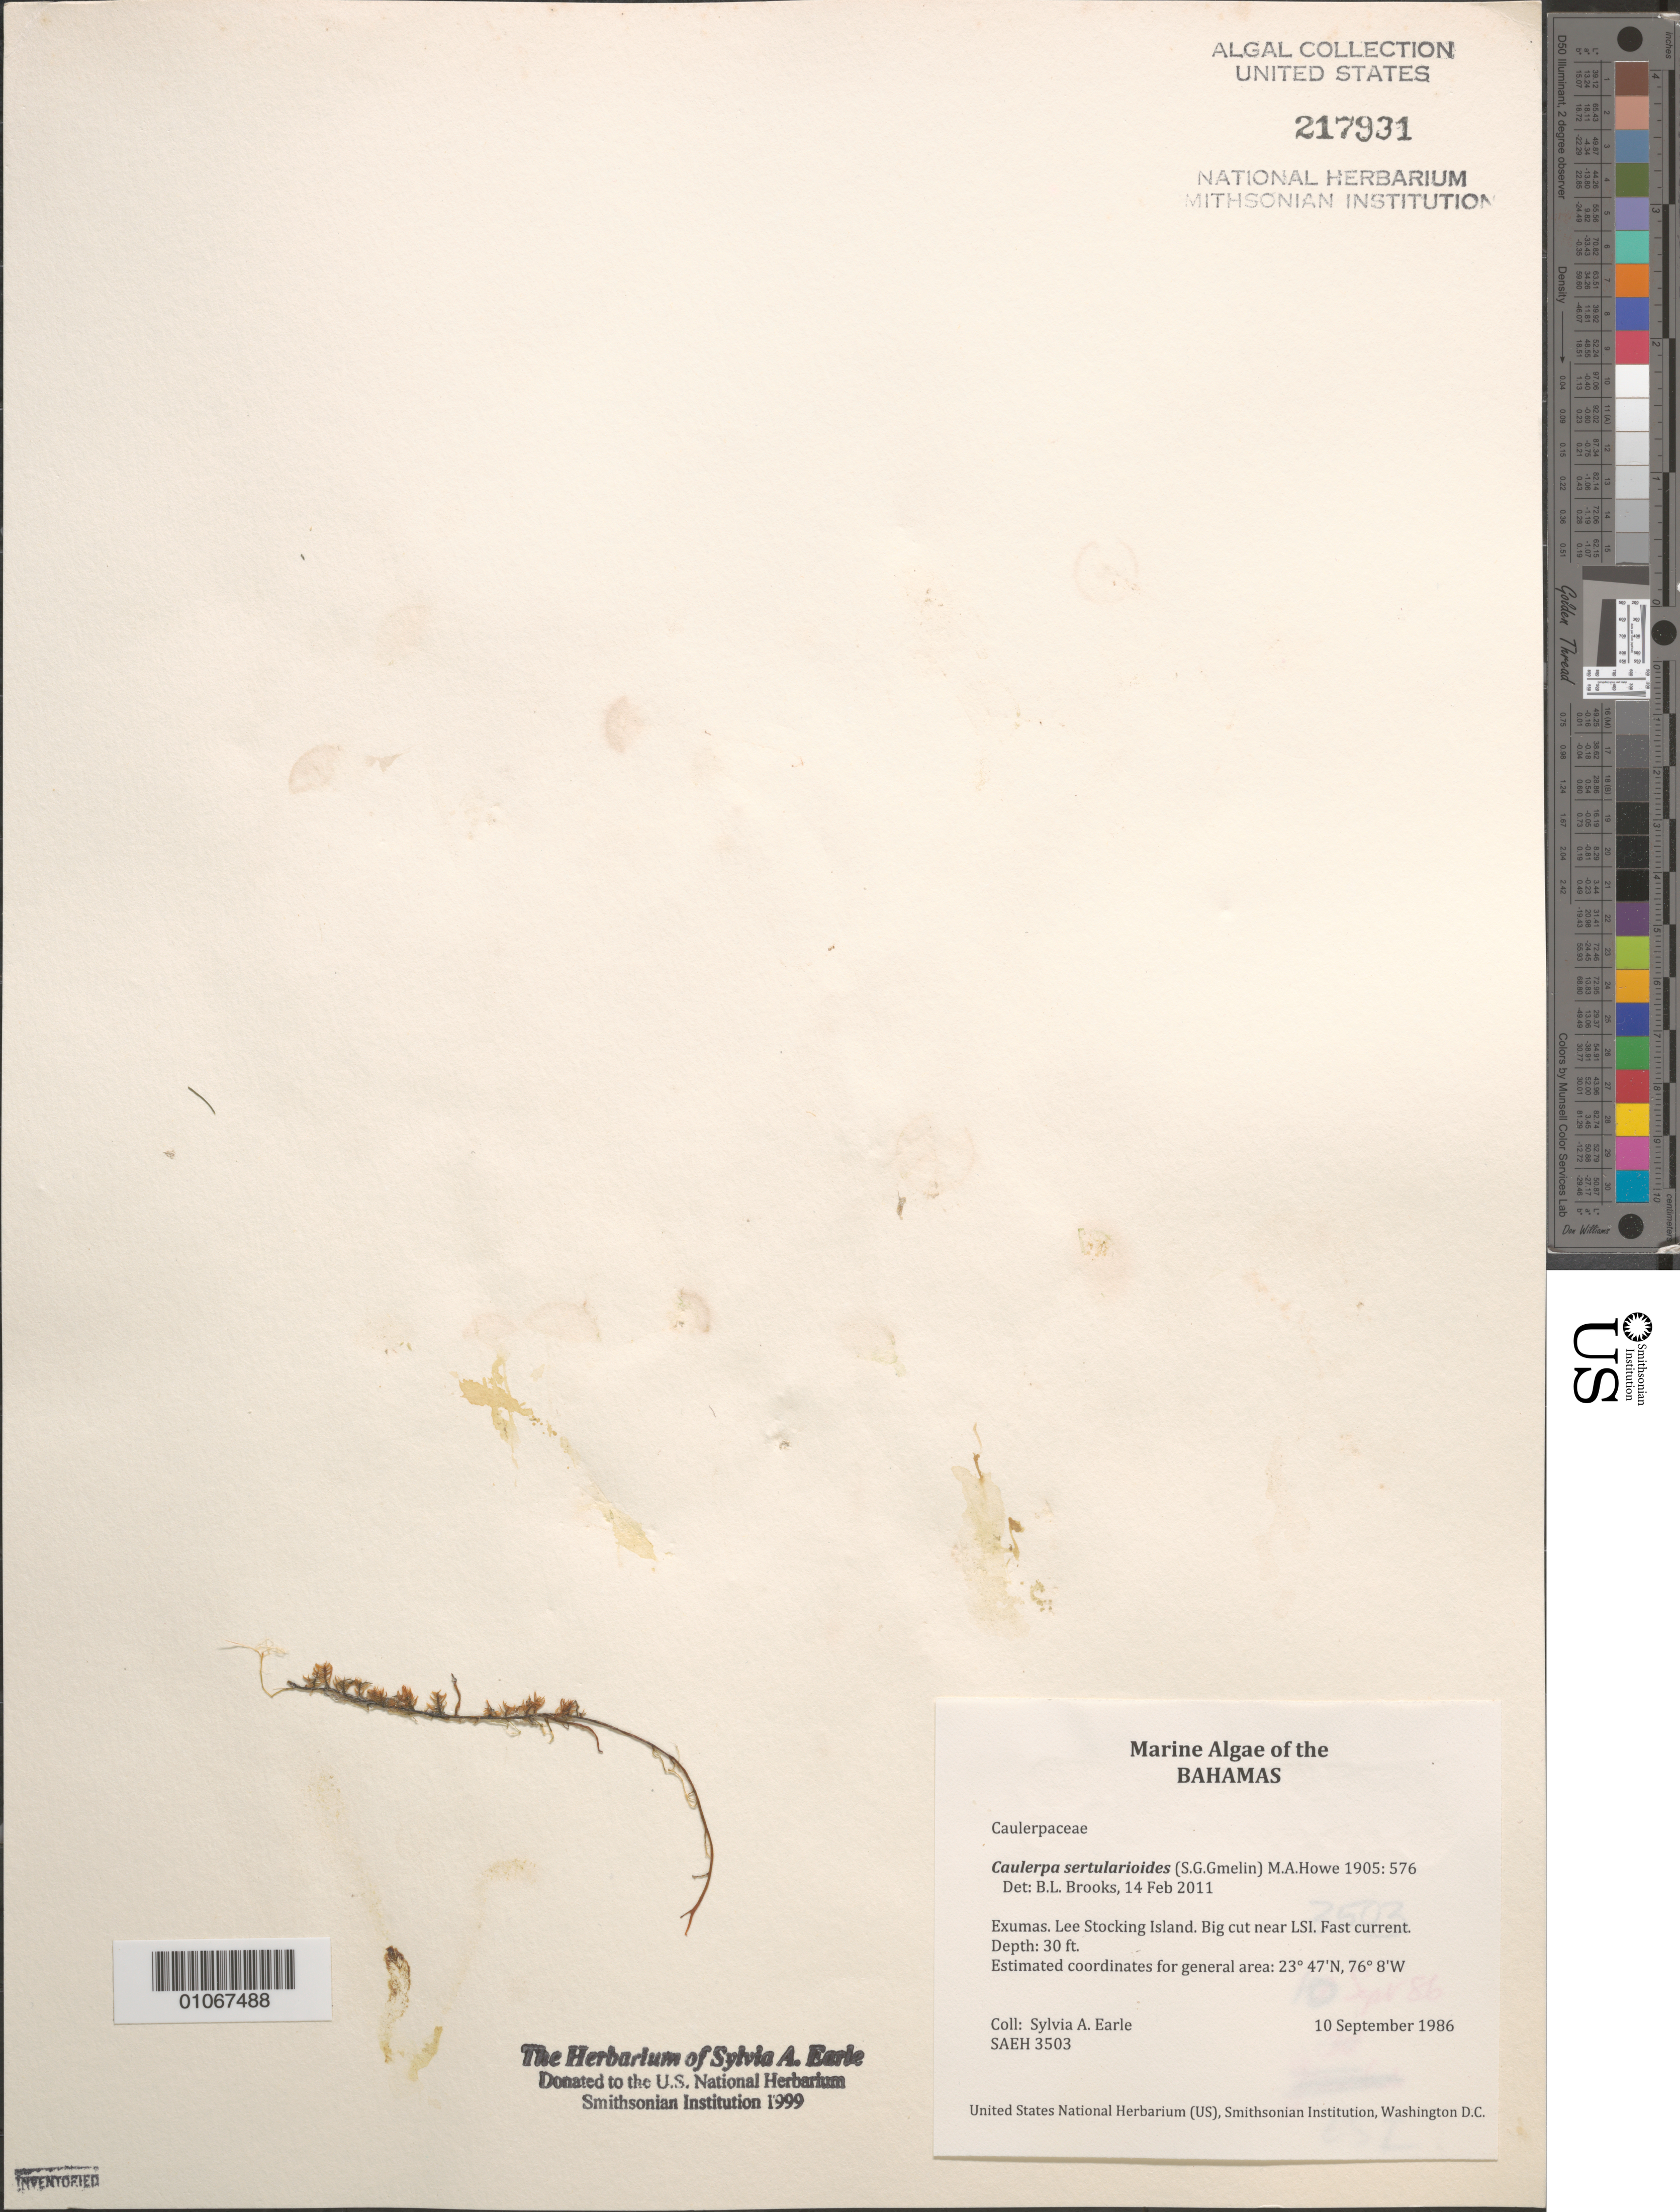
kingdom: Plantae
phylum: Chlorophyta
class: Ulvophyceae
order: Bryopsidales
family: Caulerpaceae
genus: Caulerpa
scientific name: Caulerpa sertularioides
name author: (S.G. Gmel.) M. Howe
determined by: Brooks, B. L., (BOT), Smithsonian Institution - National Museum of Natural History (UNITED STATES)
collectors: S. A. Earle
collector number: SAEH 3503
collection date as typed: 10 Sep 1986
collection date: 1986-09-10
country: Bahamas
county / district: Exuma District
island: Lee Stocking Island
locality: Big cut near Lee Stocking Island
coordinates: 23 47'N, 76 8'W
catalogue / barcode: US 217931